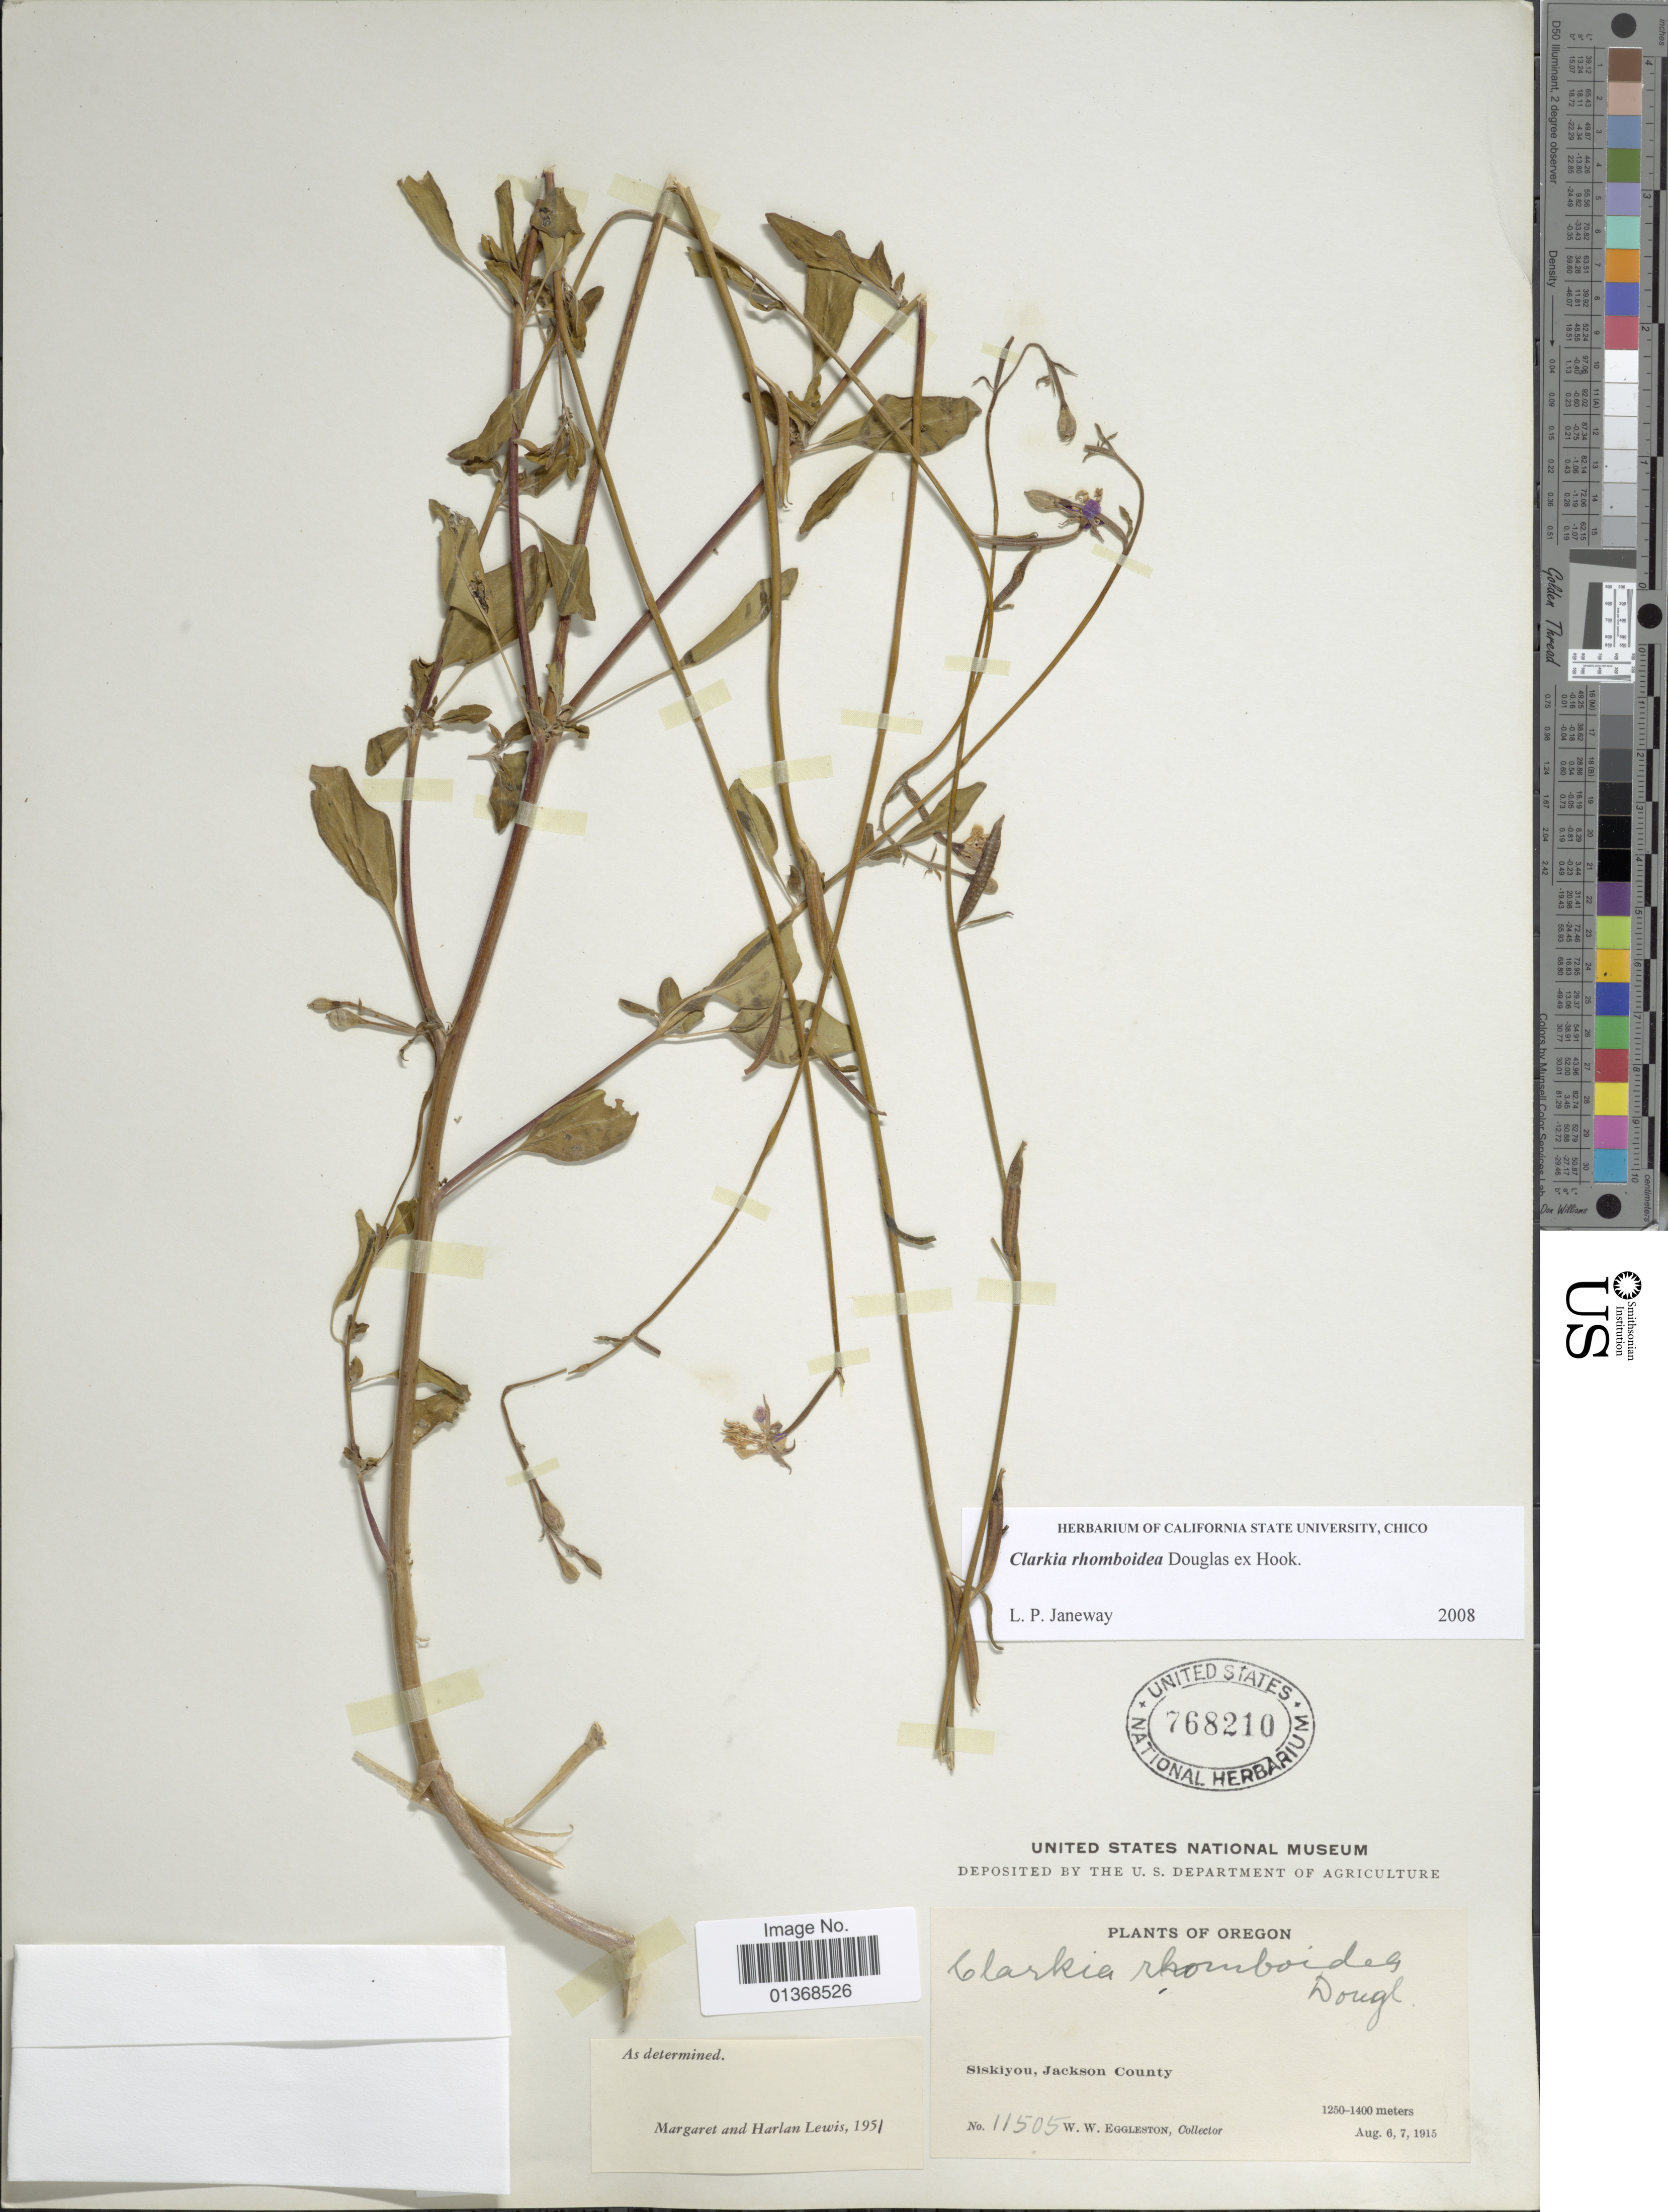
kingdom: Plantae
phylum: Tracheophyta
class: Magnoliopsida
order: Myrtales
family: Onagraceae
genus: Clarkia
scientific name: Clarkia rhomboidea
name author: Douglas ex Hook.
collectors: W. W. Eggleston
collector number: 11505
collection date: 1915-08-06/1915-08-07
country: United States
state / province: Oregon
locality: Siskiyou, Jackson County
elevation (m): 1250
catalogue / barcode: US 768210